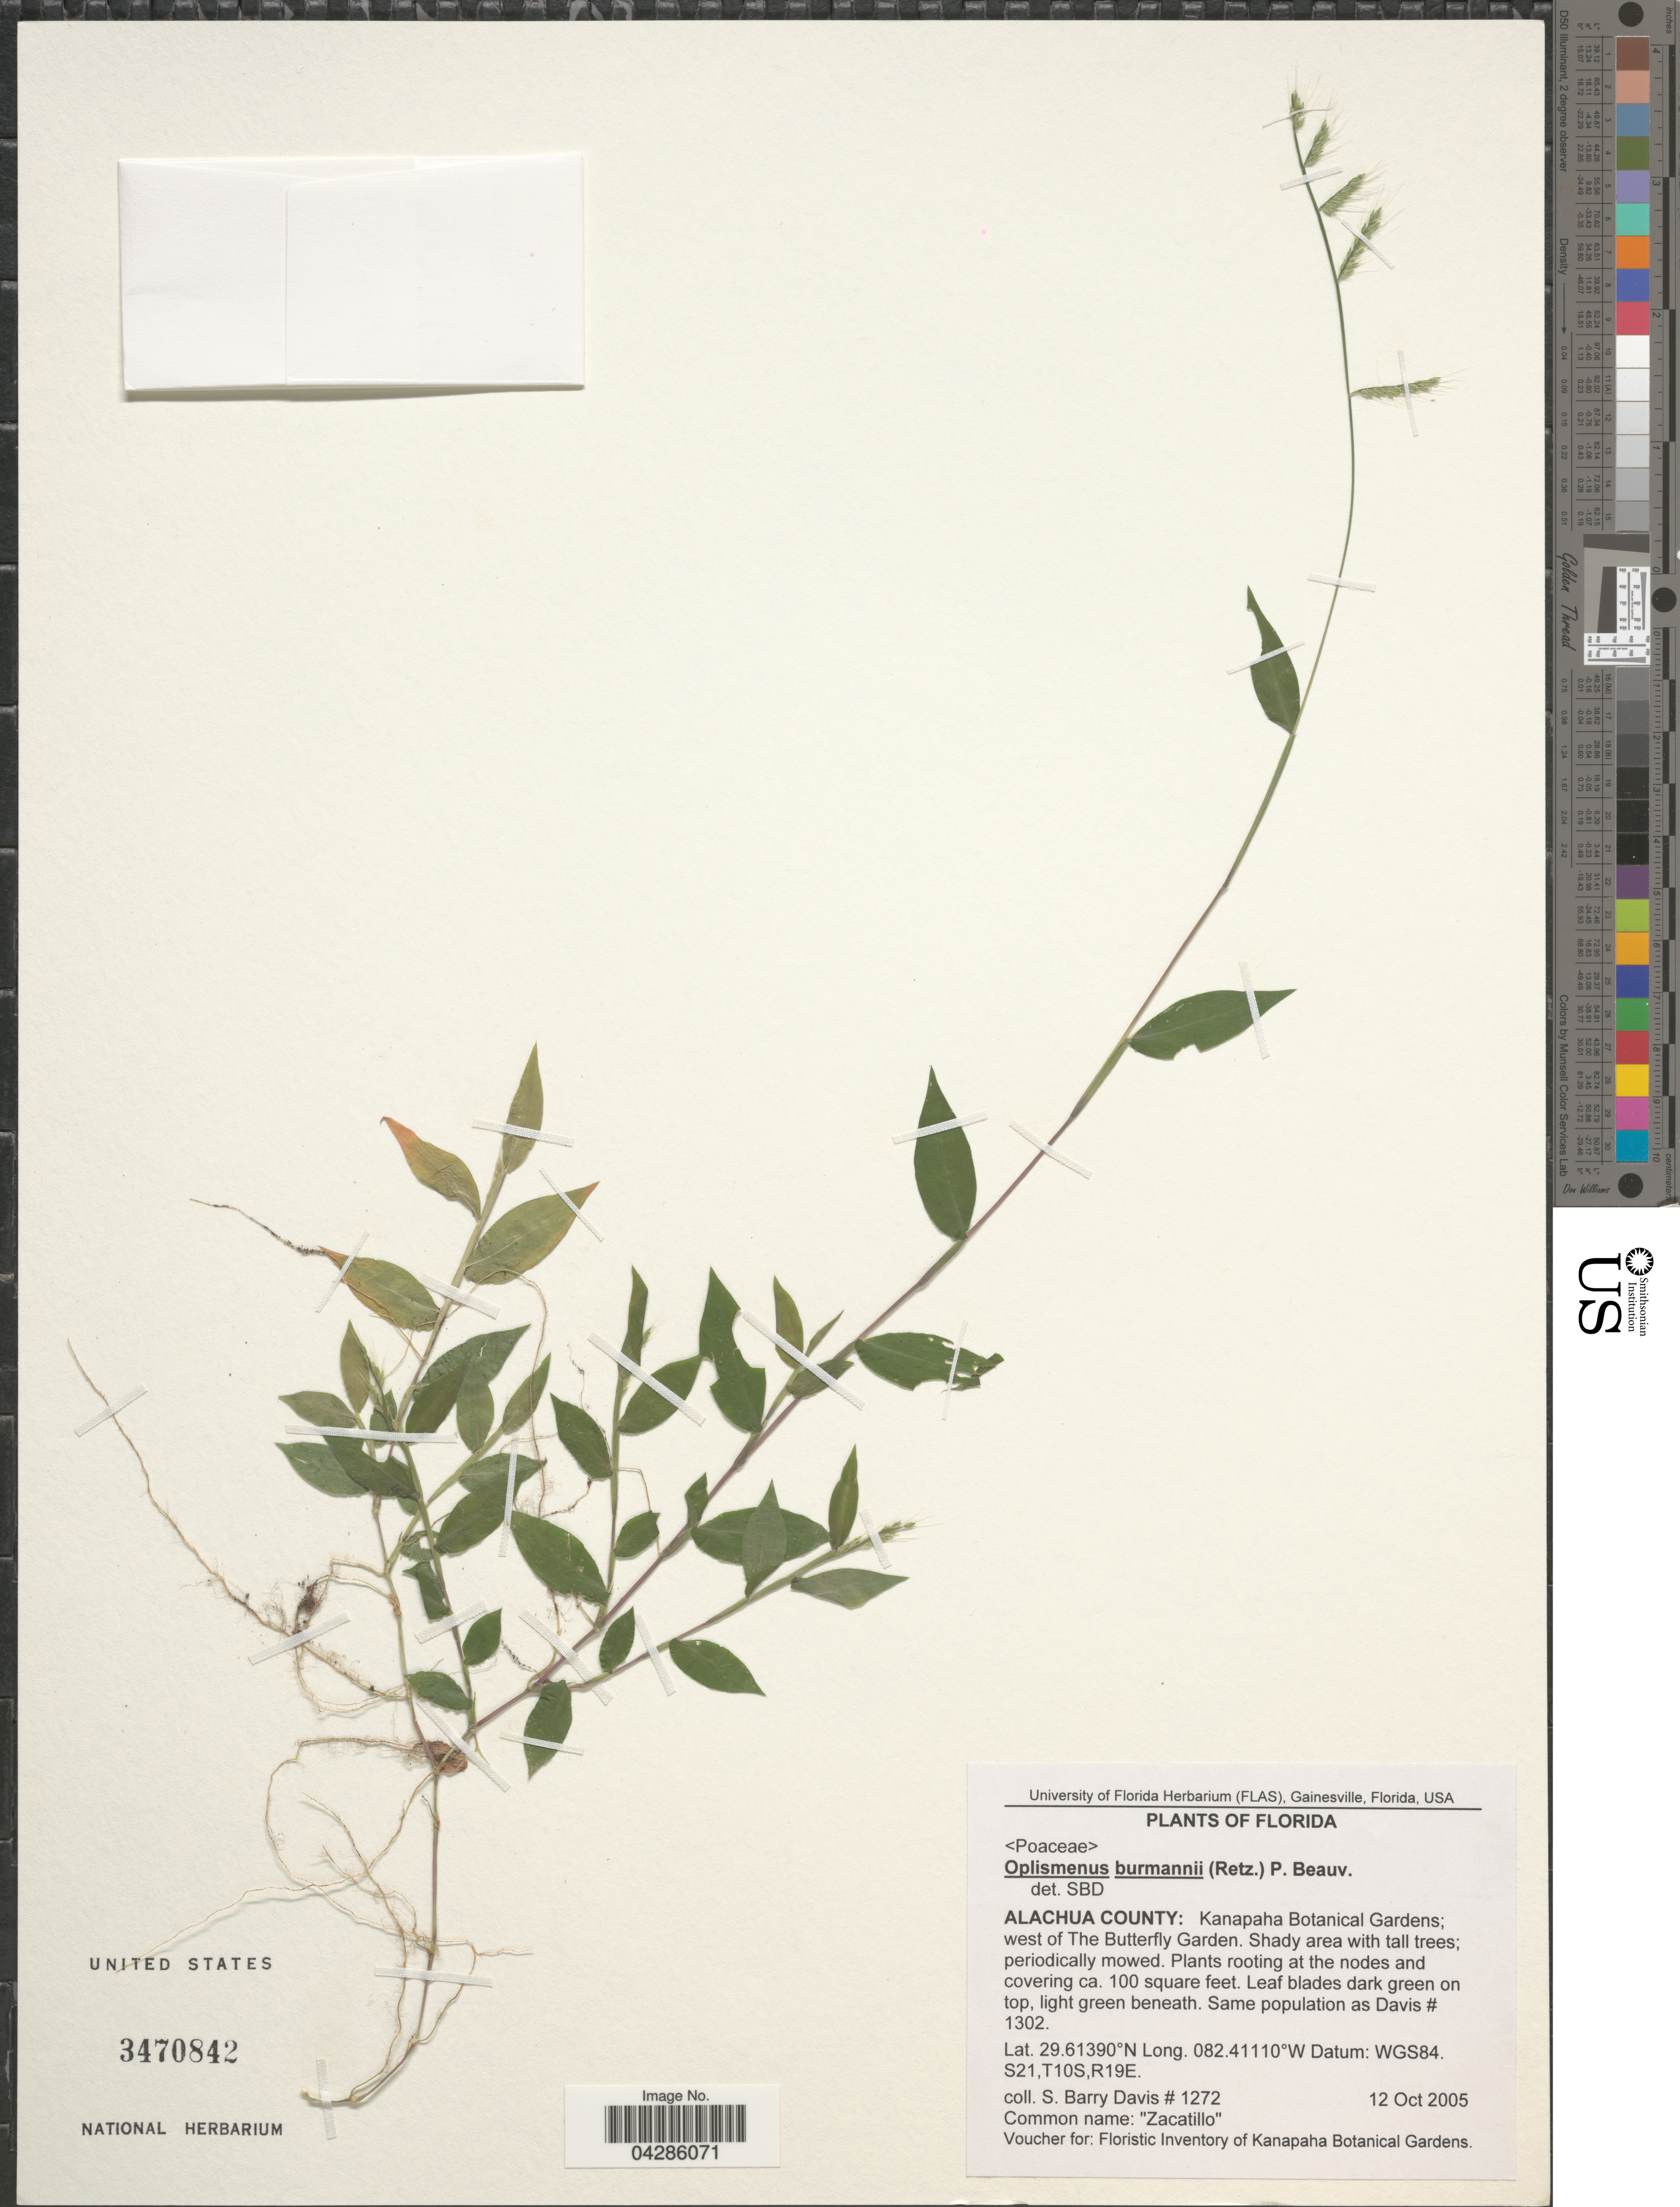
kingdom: Plantae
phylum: Tracheophyta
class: Liliopsida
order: Poales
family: Poaceae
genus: Oplismenus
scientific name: Oplismenus burmannii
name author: (Retz.) P. Beauv.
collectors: S. Davis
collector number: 1272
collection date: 2005-10-12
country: United States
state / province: Florida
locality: Alachua County: Kanapaha Botanical Gardens; west of The Butterfly Garden. Datum: WGS84. S21, T10S, R19E.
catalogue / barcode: US 3470842